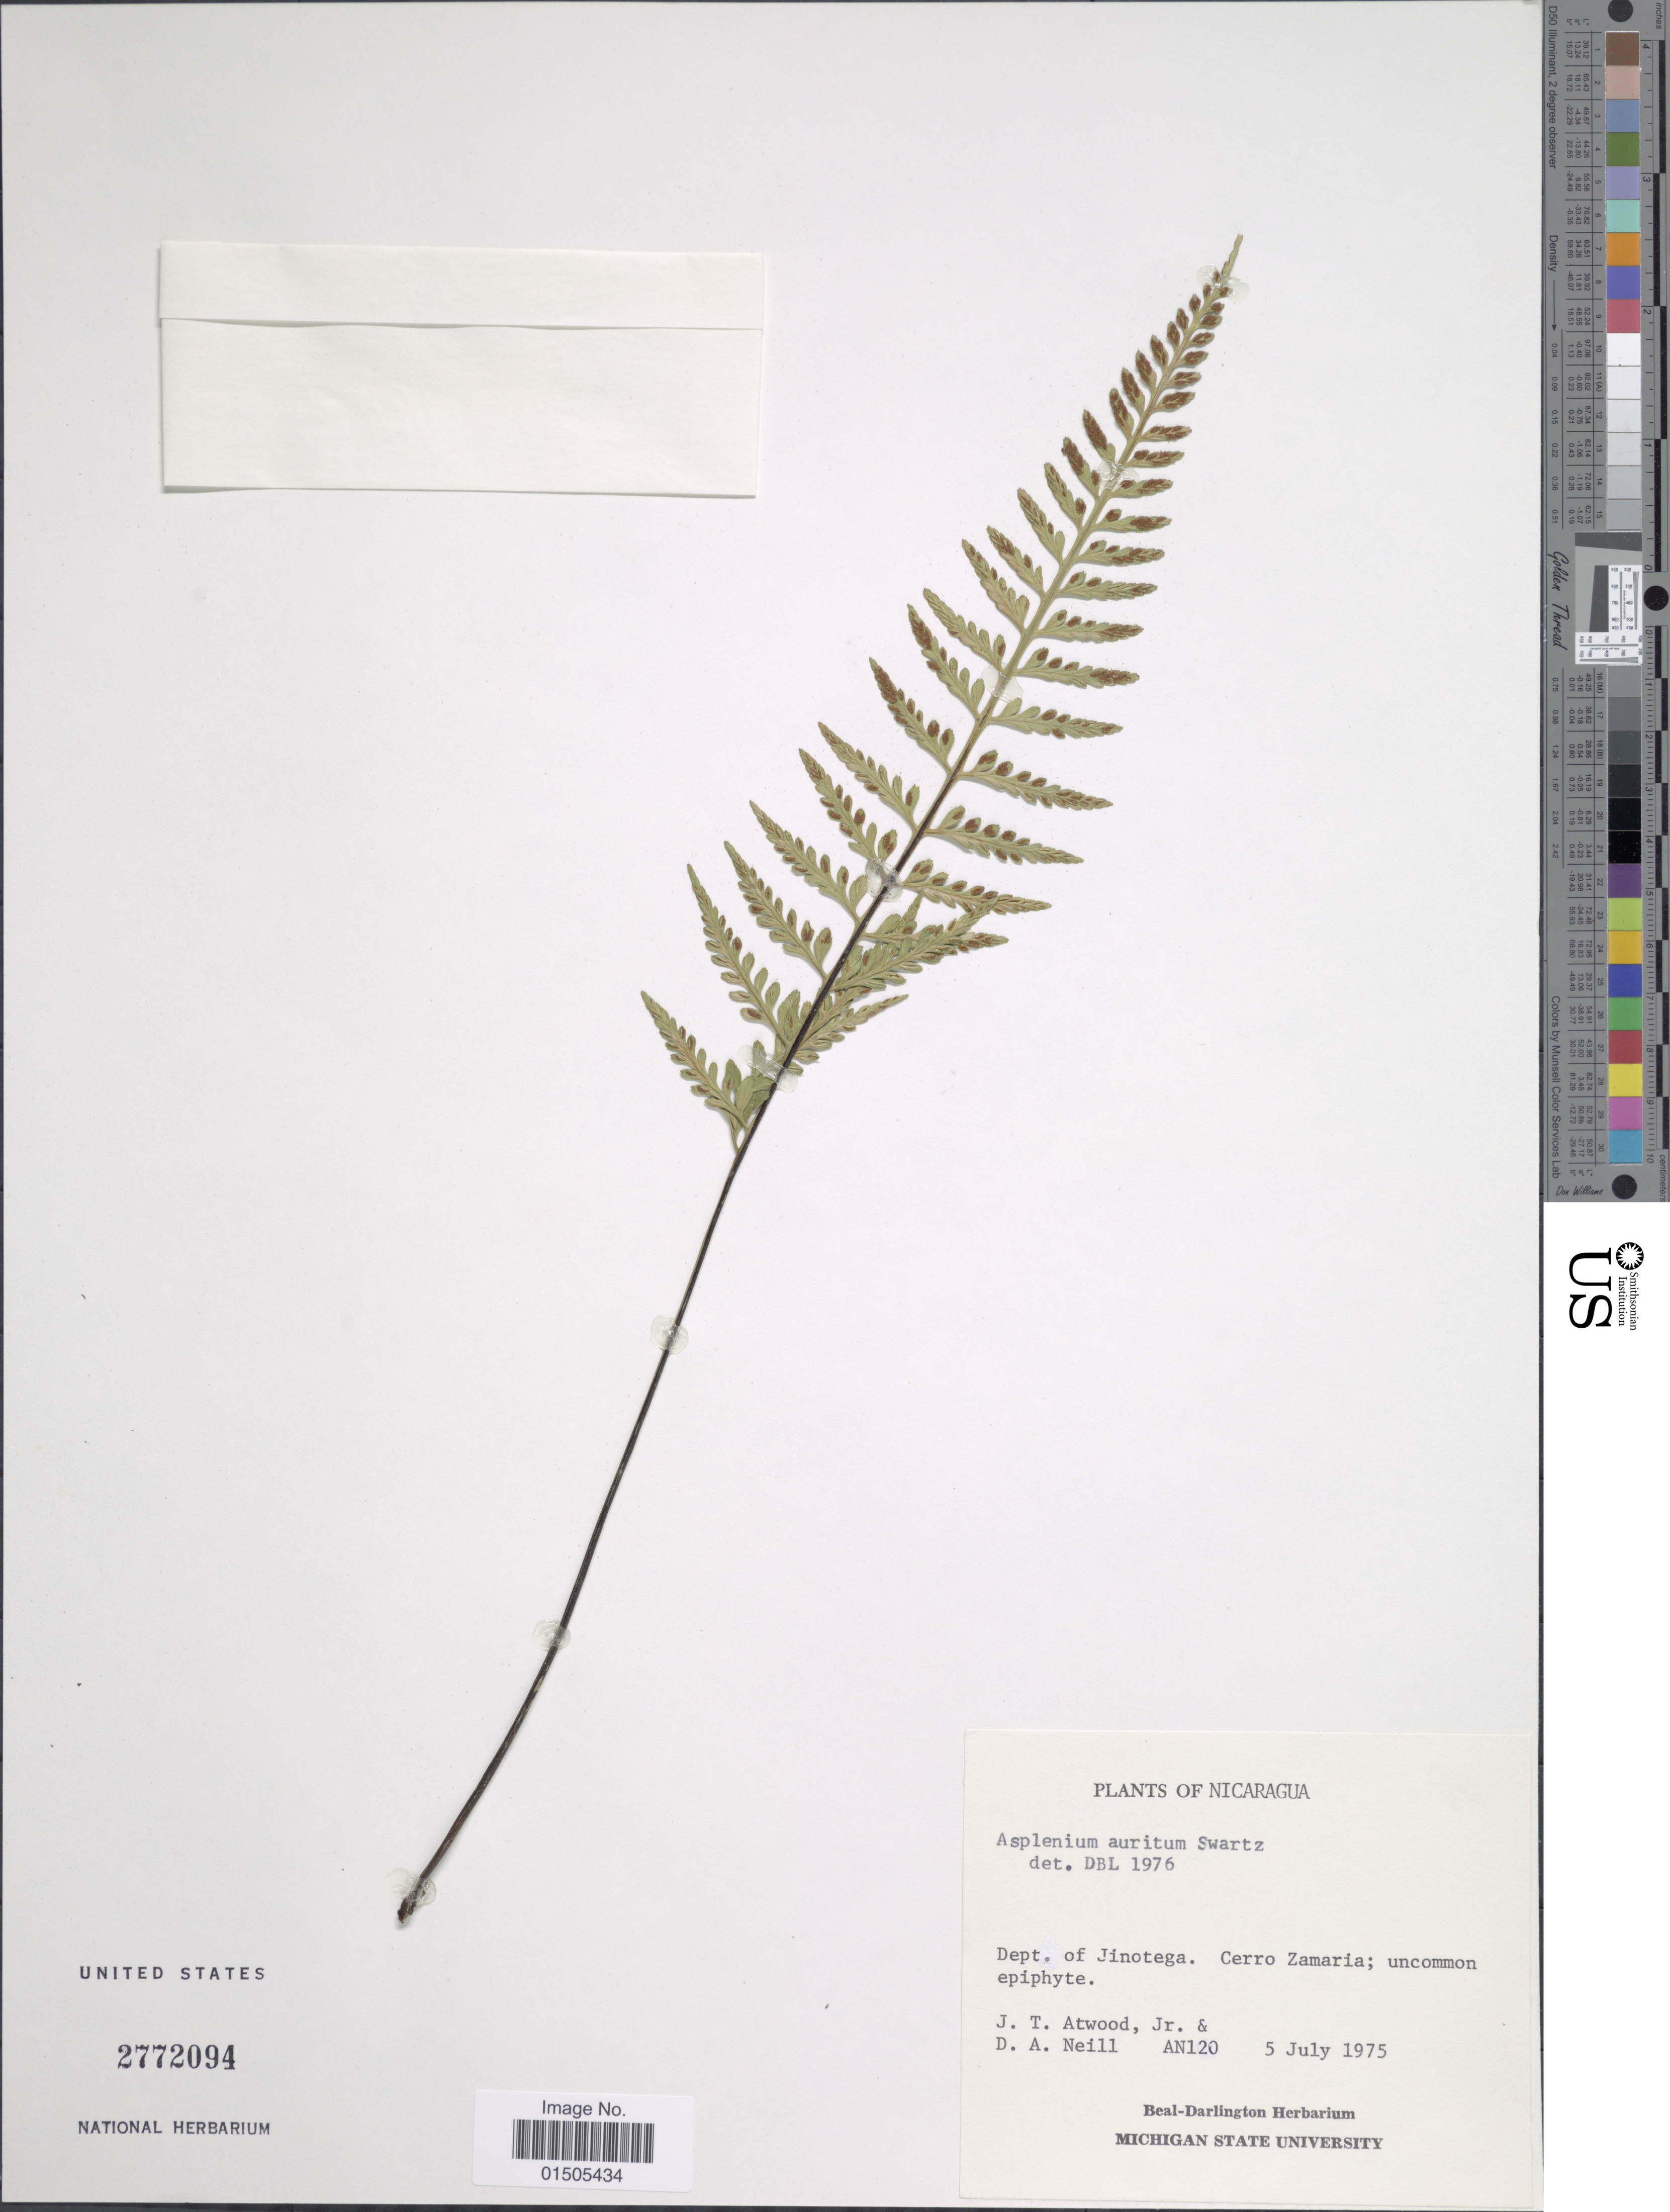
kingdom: Plantae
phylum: Tracheophyta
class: Polypodiopsida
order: Polypodiales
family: Aspleniaceae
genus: Asplenium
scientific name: Asplenium auritum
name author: Sw.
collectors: J. T. Atwood & D. A. Neill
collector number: AN120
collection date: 1975-07-05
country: Nicaragua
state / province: Jinotega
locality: Cerro Zamaria.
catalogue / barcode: US 2772094